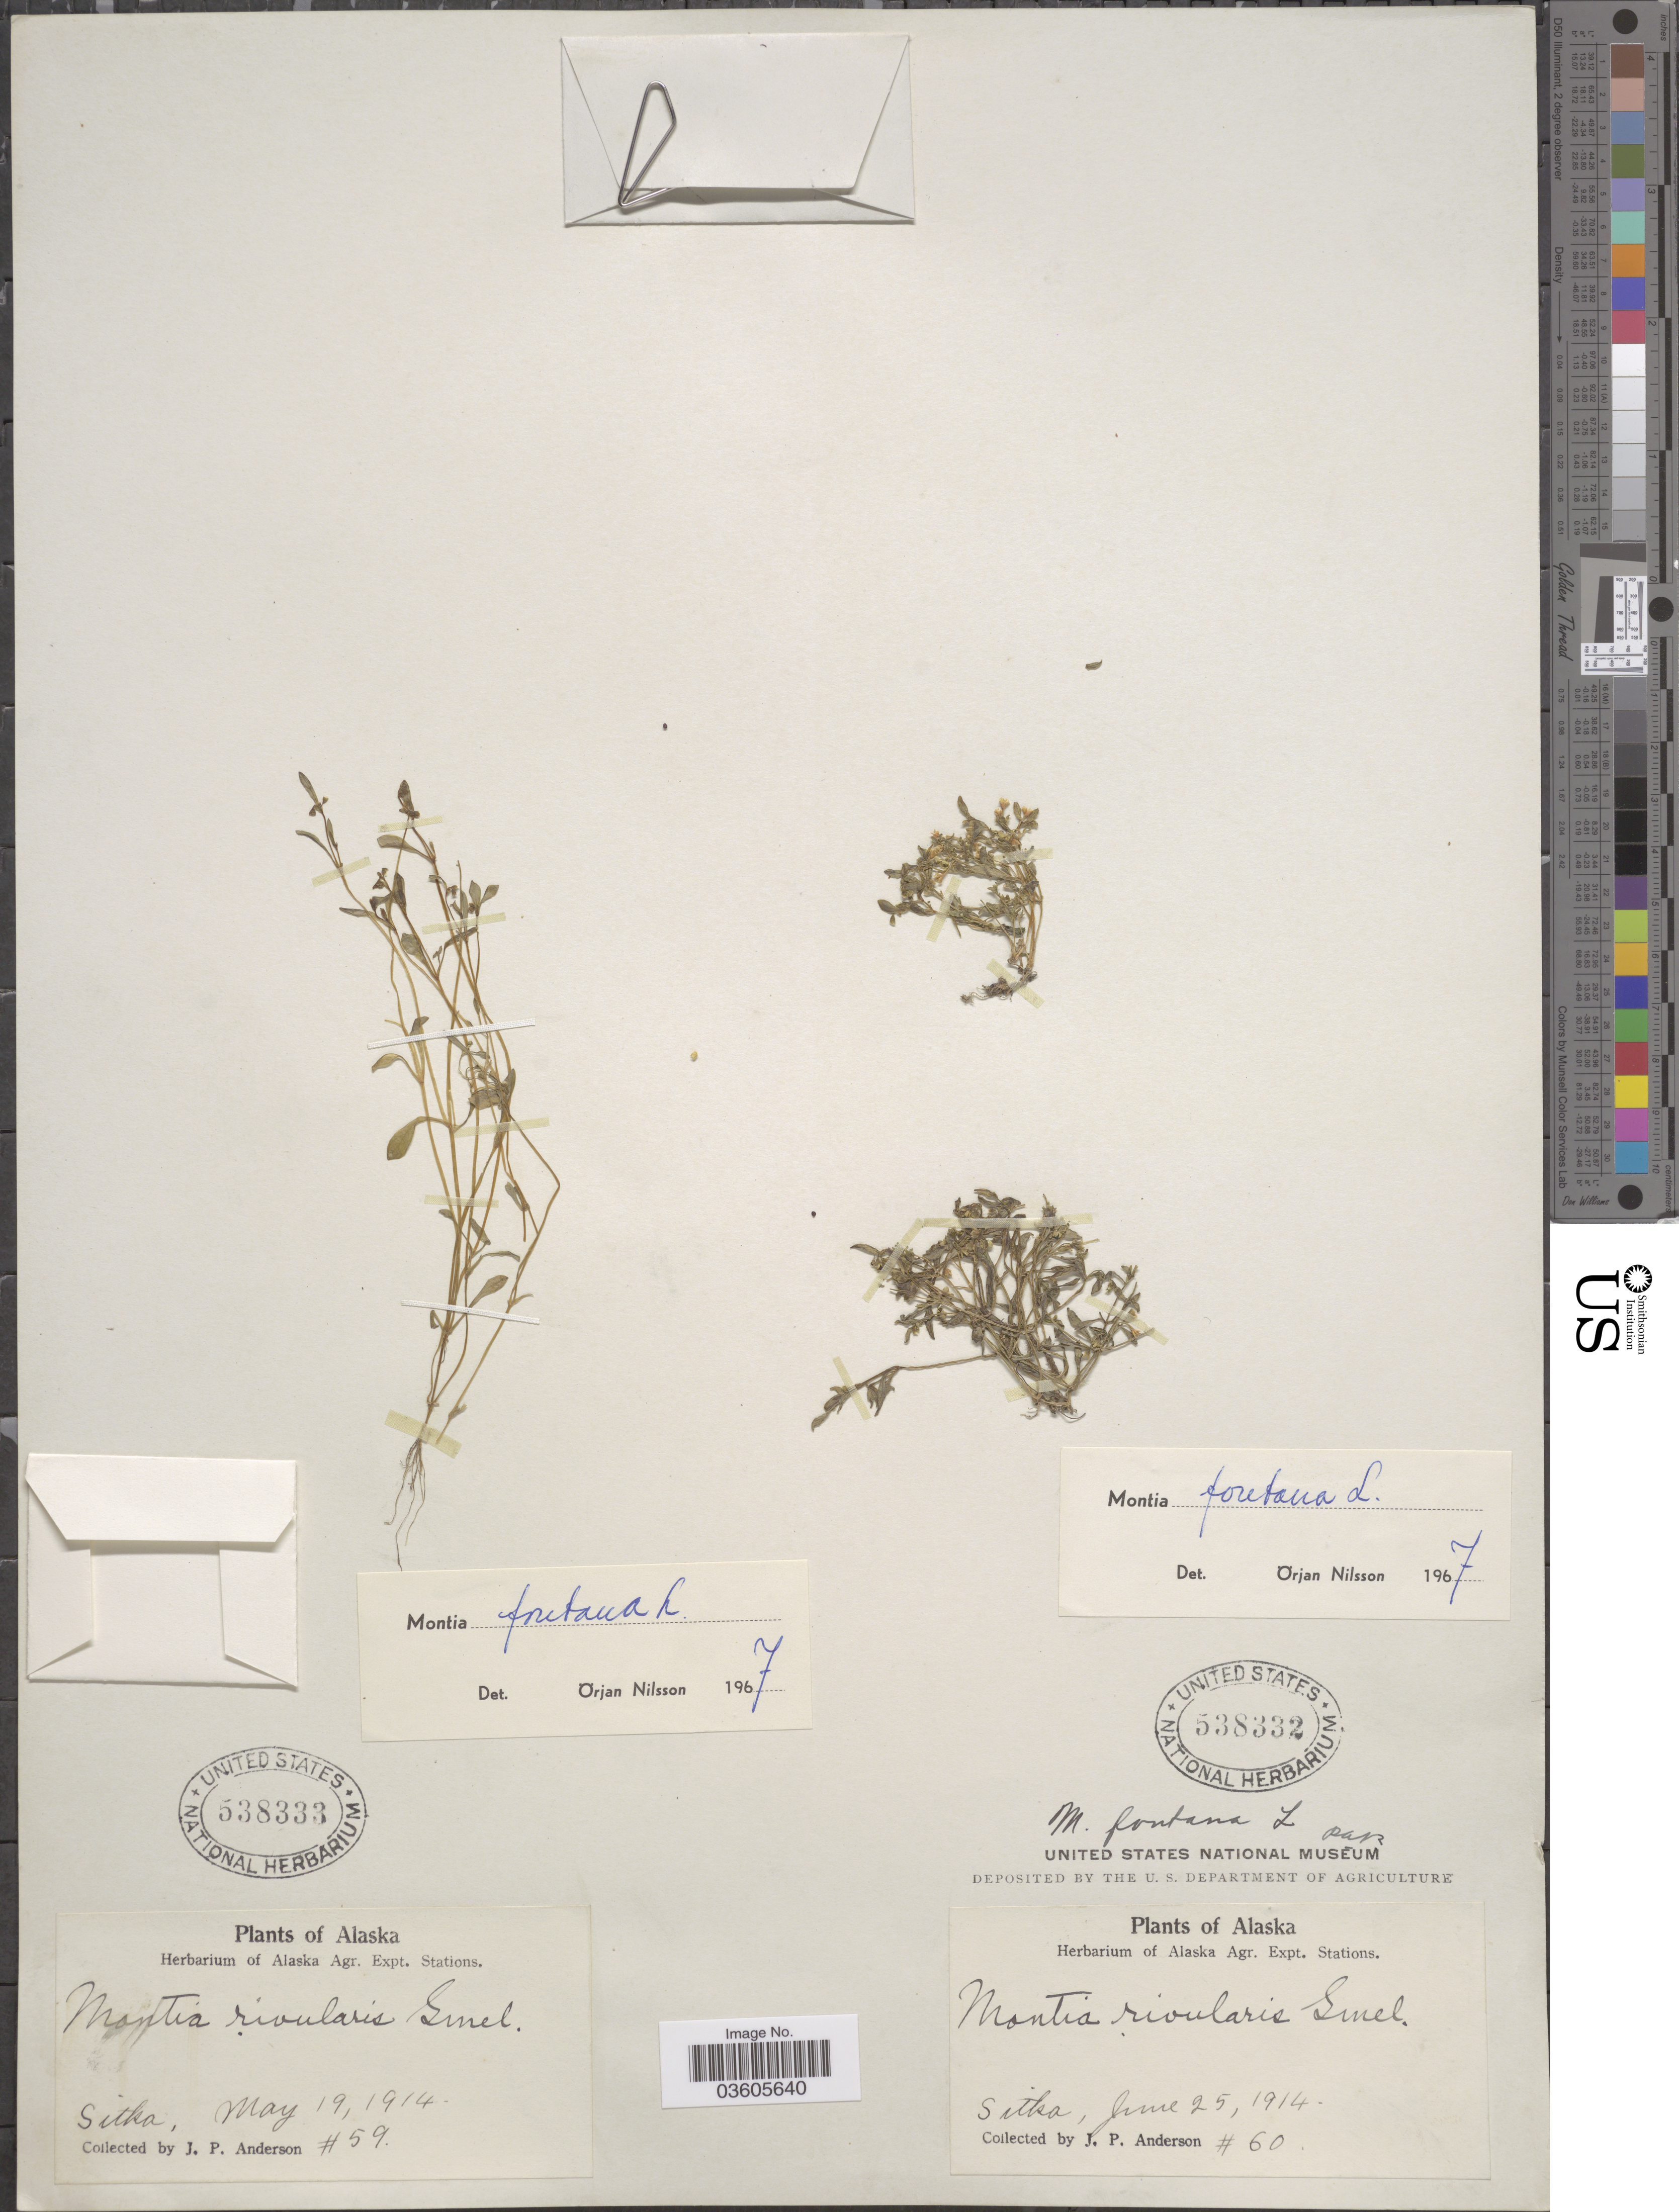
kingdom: Plantae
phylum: Tracheophyta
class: Magnoliopsida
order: Caryophyllales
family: Montiaceae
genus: Montia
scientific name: Montia fontana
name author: L.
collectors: J. P. Anderson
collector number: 60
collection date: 1914-06-25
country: United States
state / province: Alaska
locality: Sitka.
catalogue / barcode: US 538332-2